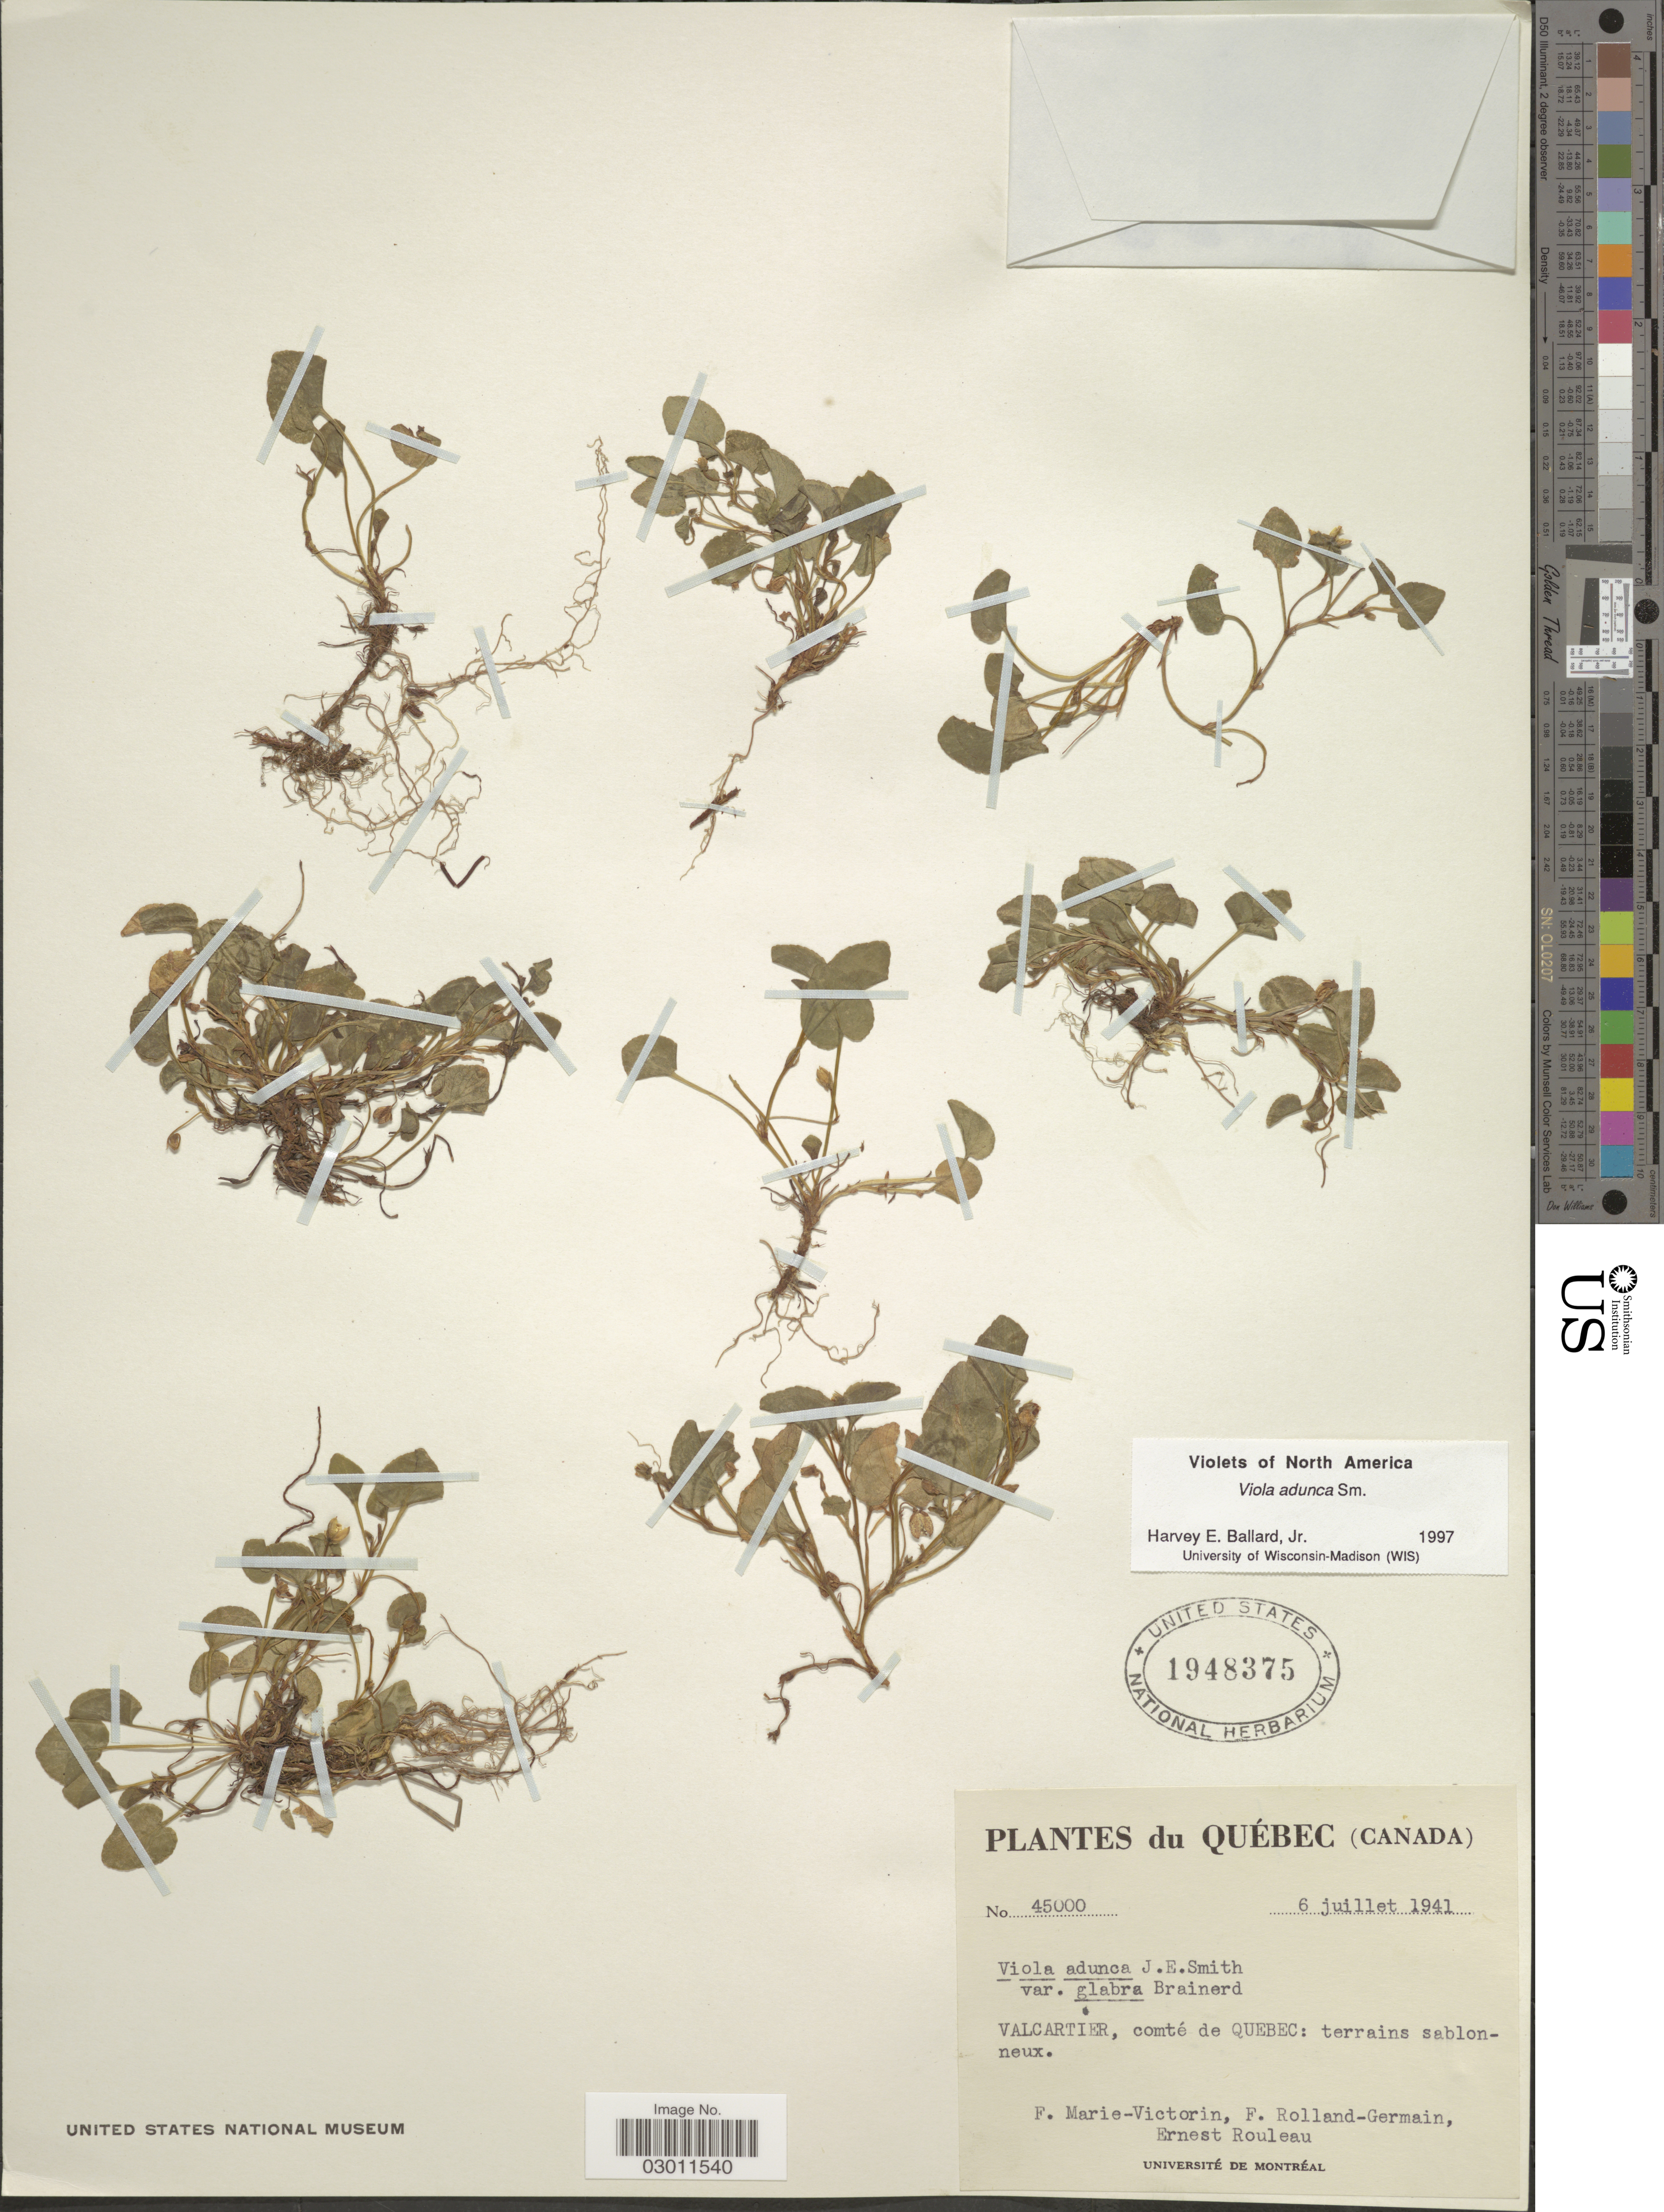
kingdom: Plantae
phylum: Tracheophyta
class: Magnoliopsida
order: Malpighiales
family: Violaceae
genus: Viola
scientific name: Viola adunca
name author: Sm.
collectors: F. Marie-Victorin, Rolland-Germain & E. Rouleau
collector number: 45000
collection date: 1941-07-06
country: Canada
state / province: Quebec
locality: Valcartier, comté de Quebec: terrains sablonneux.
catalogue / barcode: US 1948375